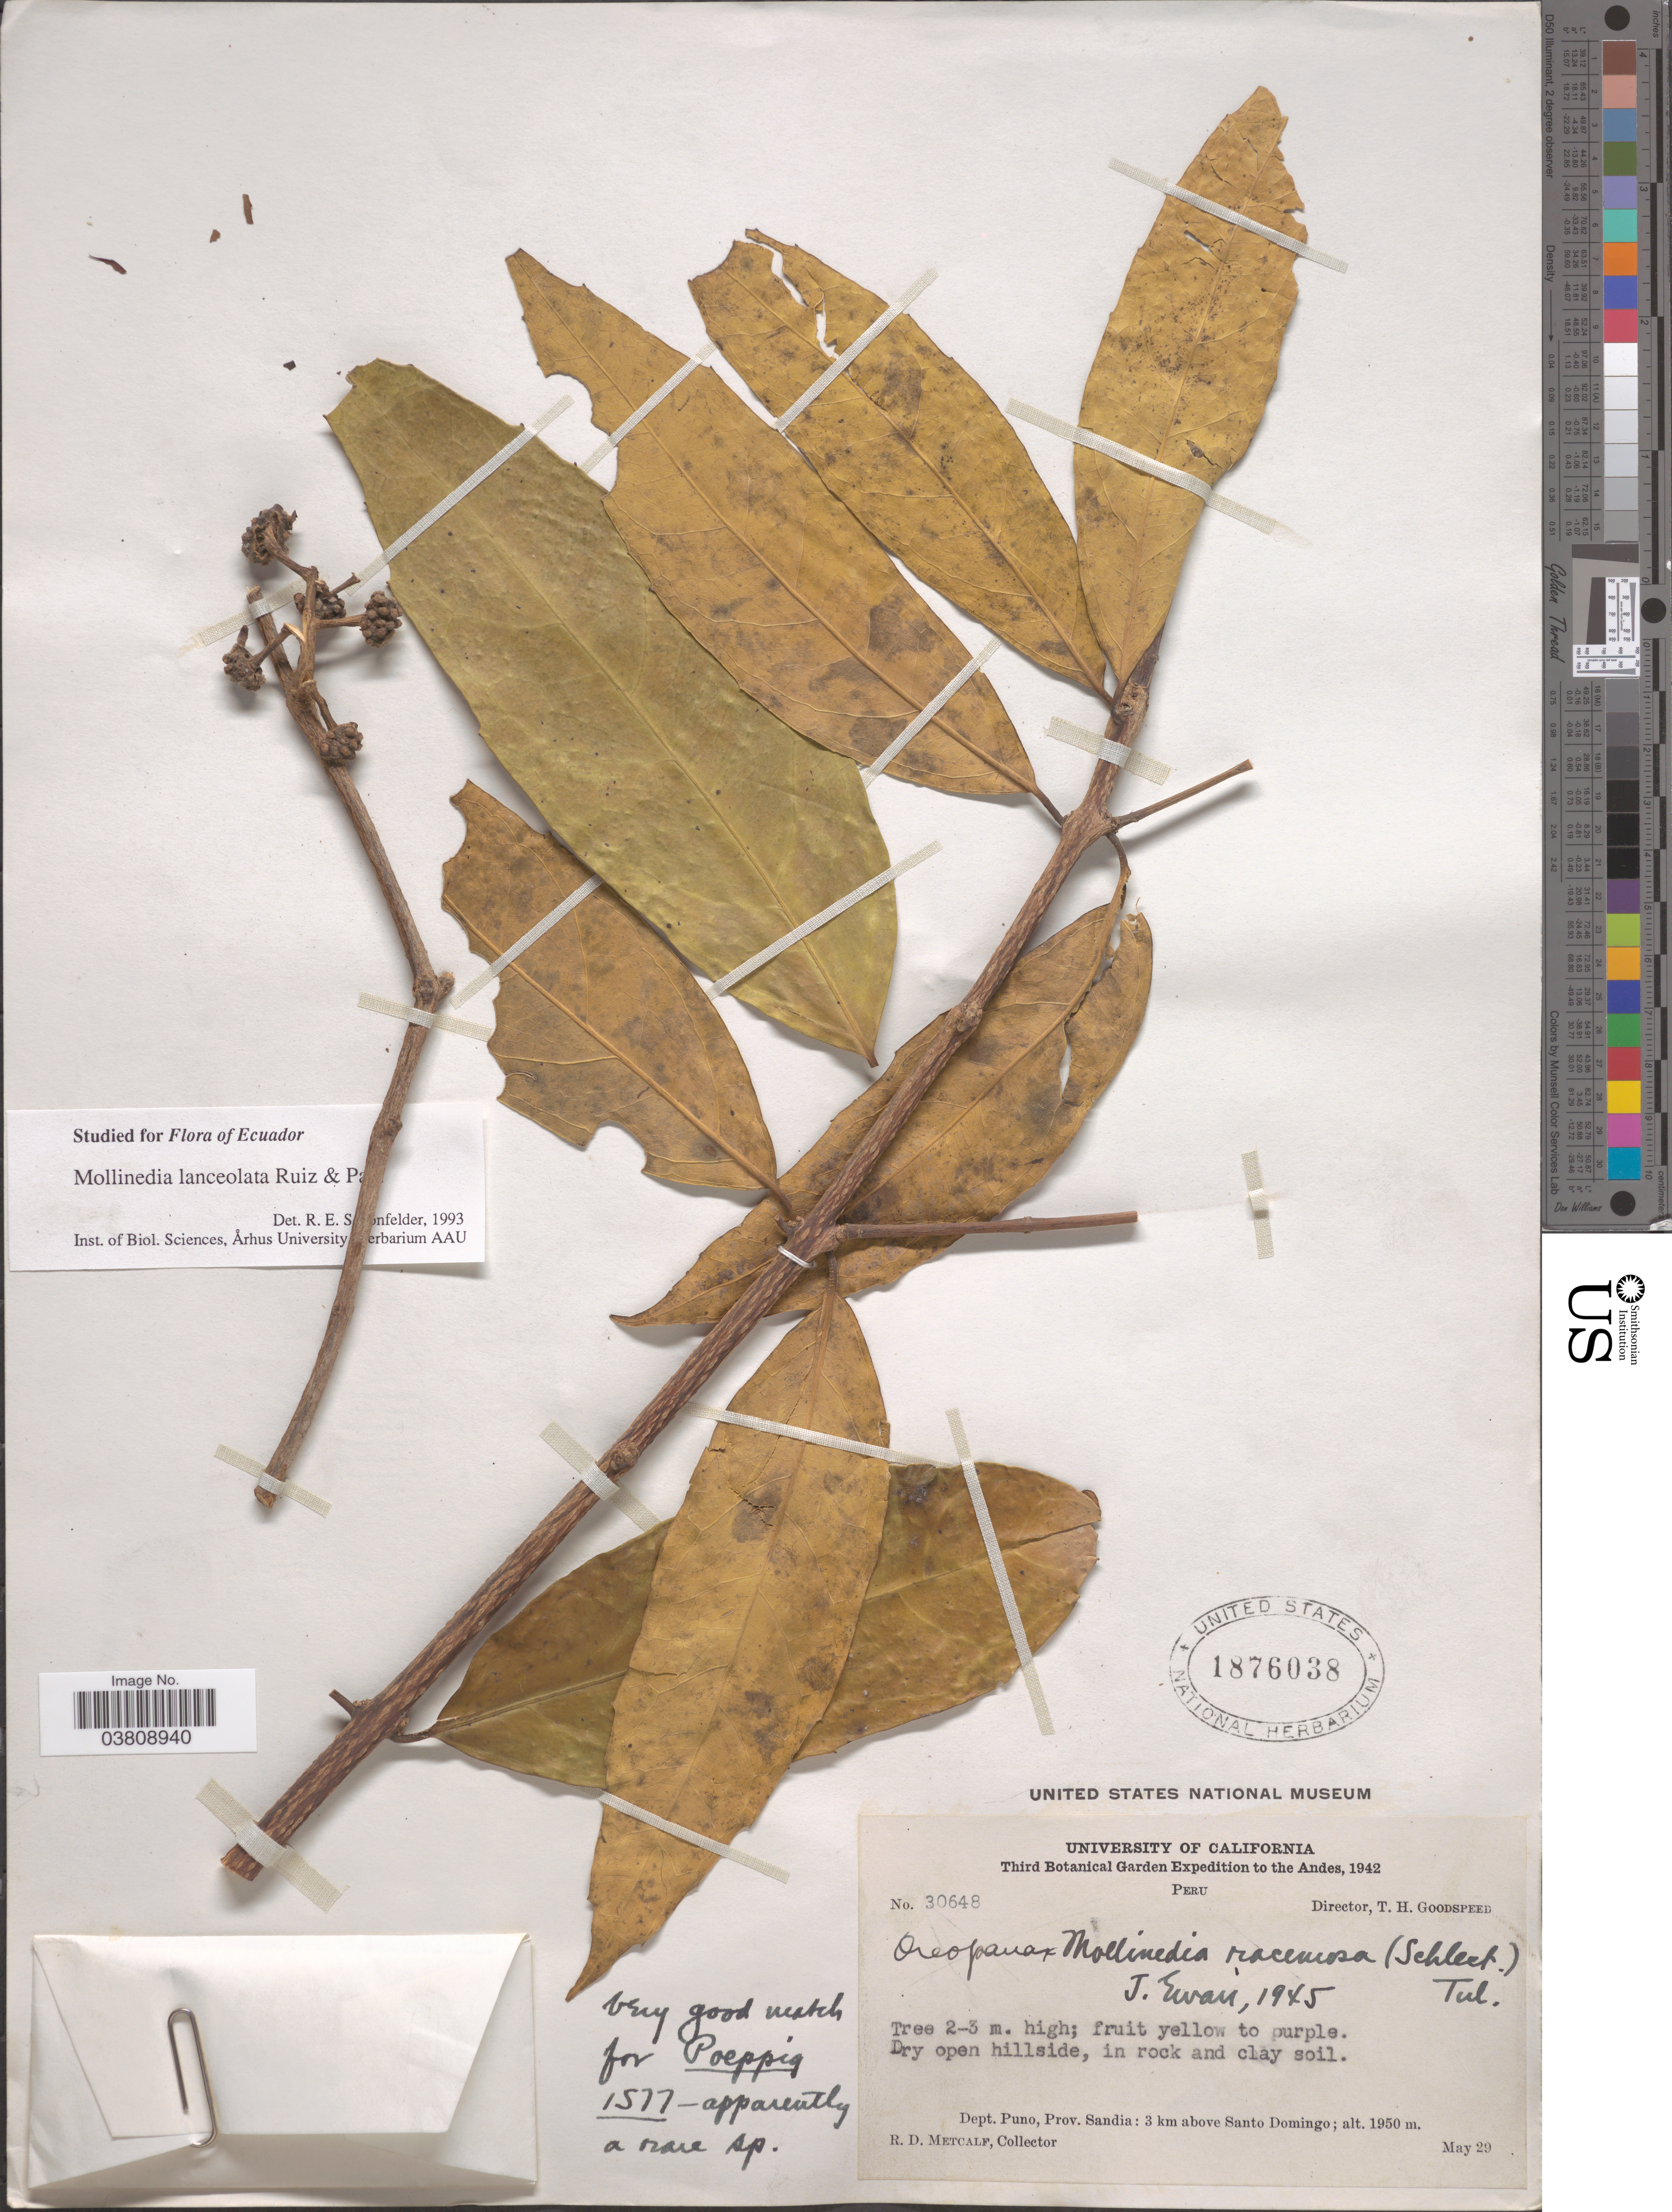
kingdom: Plantae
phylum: Tracheophyta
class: Magnoliopsida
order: Laurales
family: Monimiaceae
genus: Mollinedia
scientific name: Mollinedia lanceolata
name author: Ruiz & Pav.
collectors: R. D. Metcalf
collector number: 30648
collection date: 1942-05-29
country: Peru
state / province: Puno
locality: The Andes. Dept. Puno, Prov. Sandia: 3 km above Santo Domingo.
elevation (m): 1950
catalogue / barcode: US 1876038